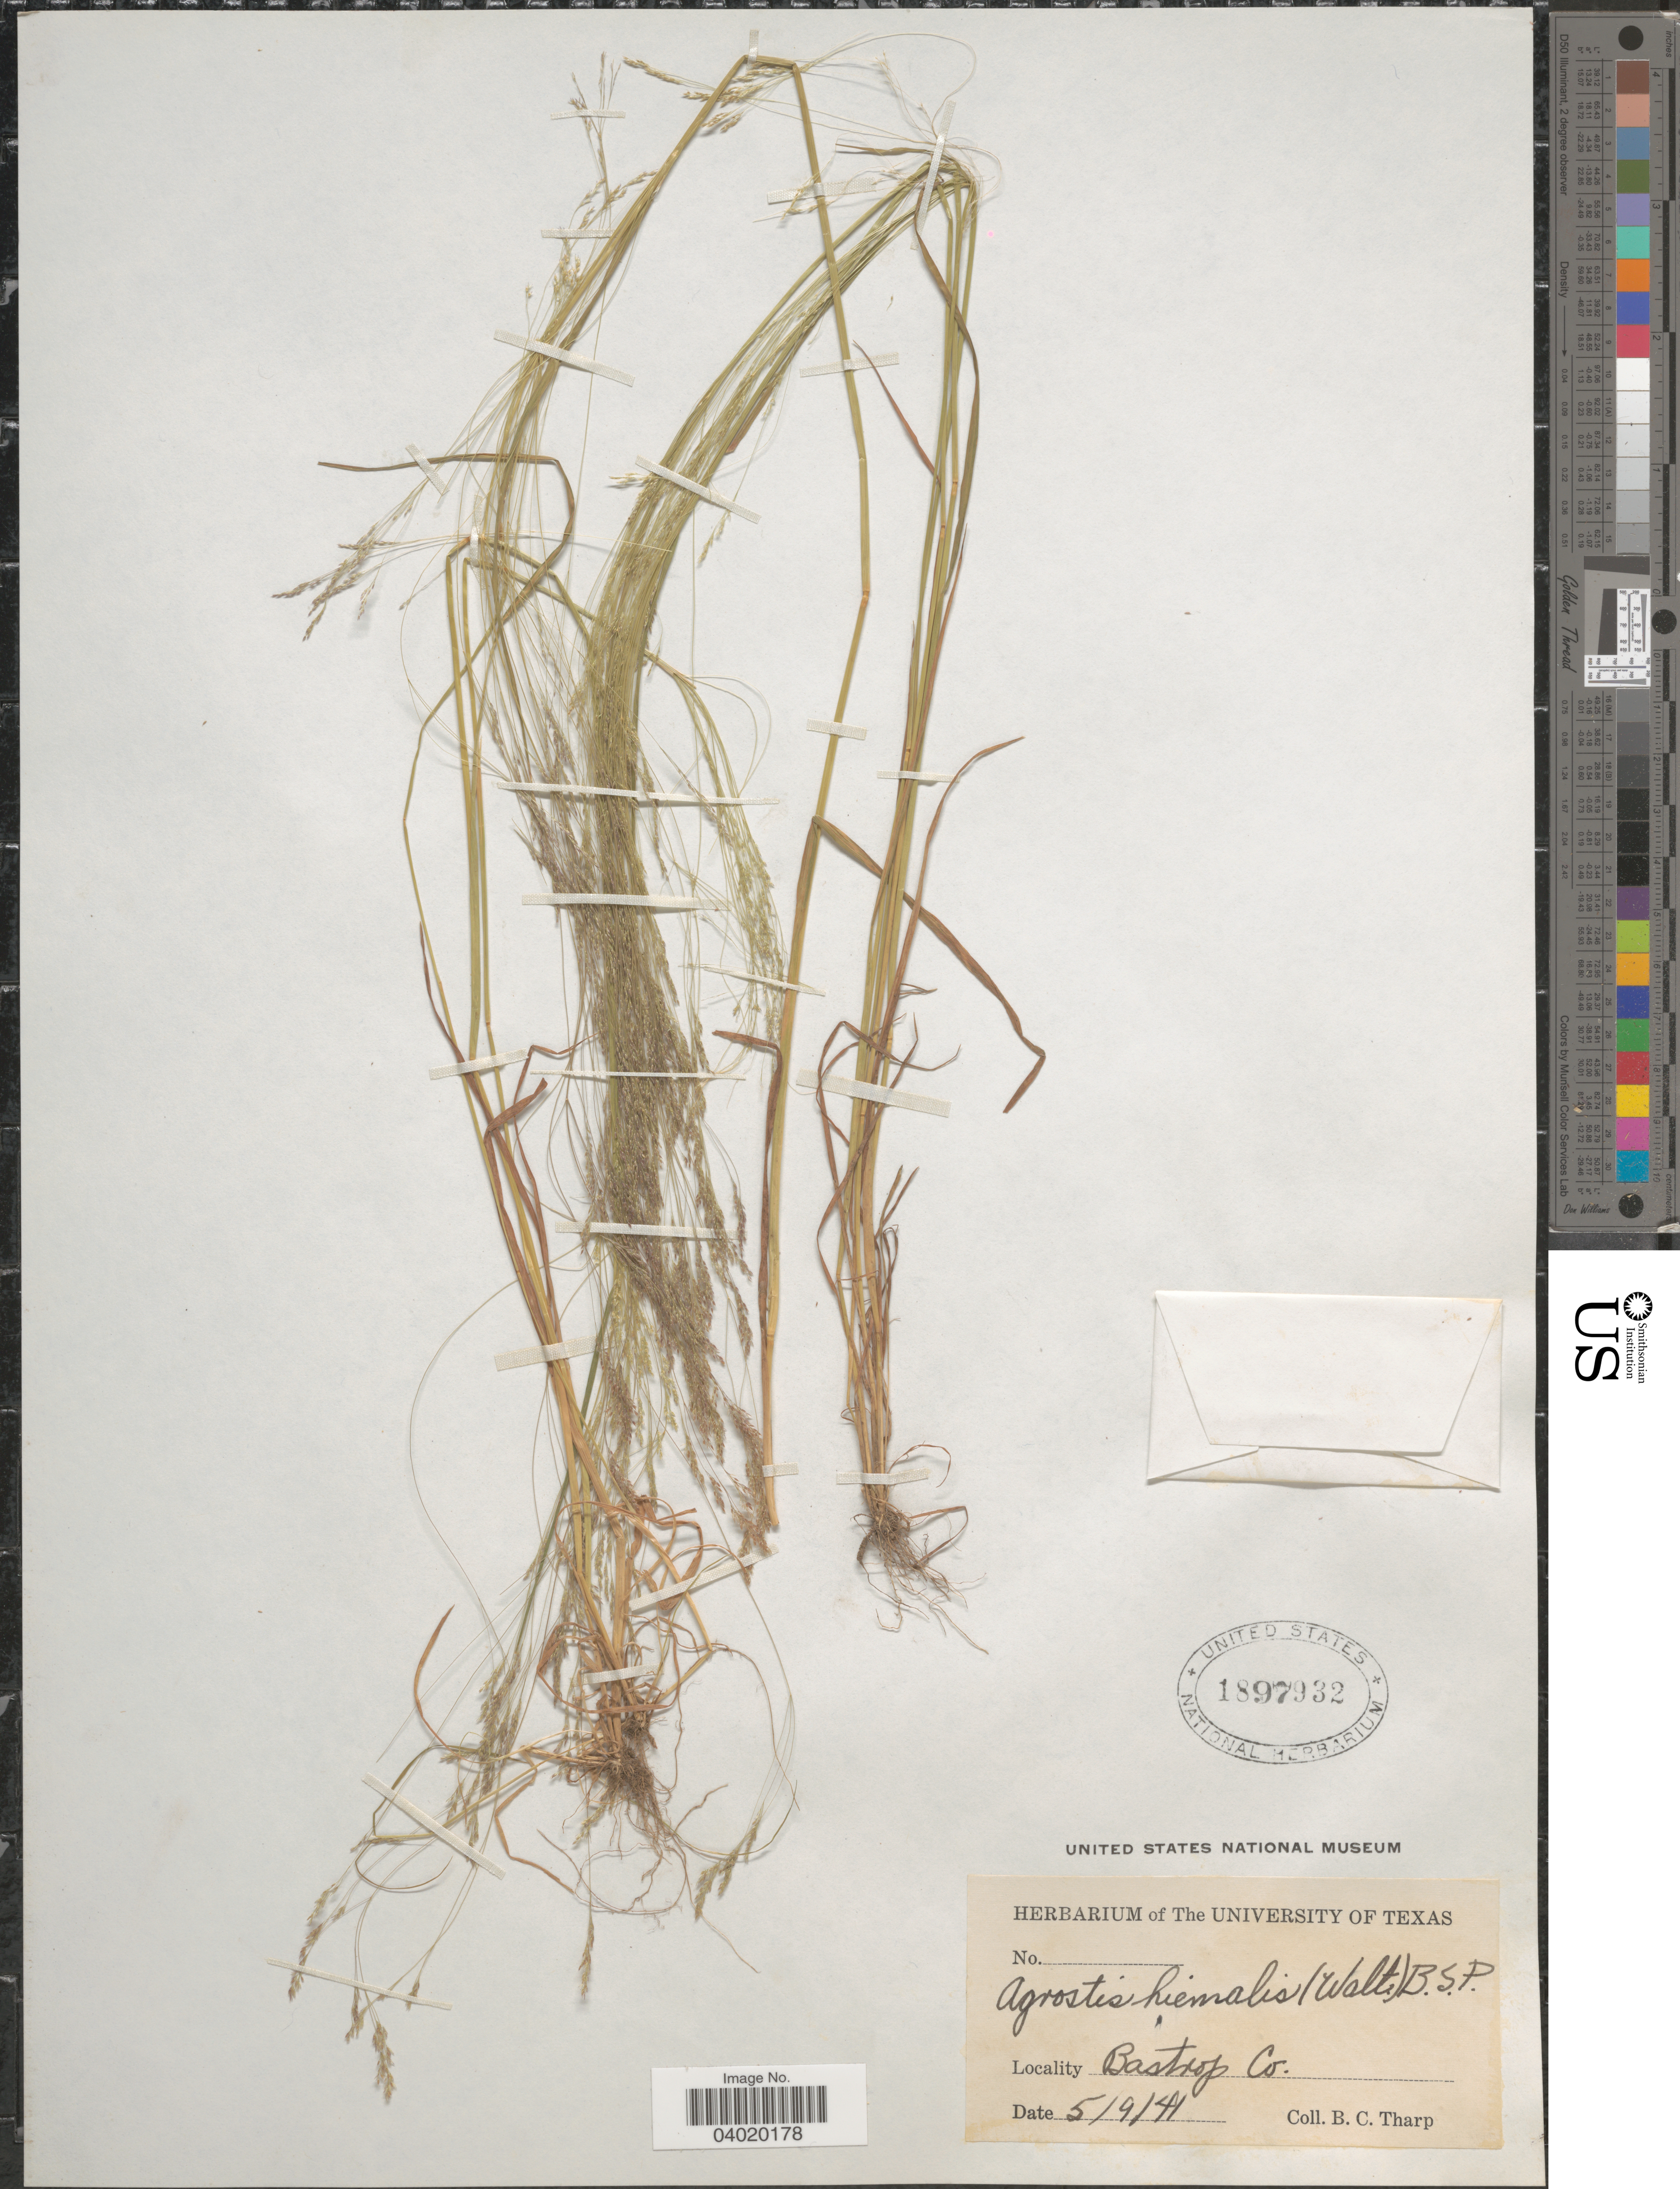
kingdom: Plantae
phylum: Tracheophyta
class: Liliopsida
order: Poales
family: Poaceae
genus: Agrostis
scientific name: Agrostis hyemalis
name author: (Walter) Britton et al.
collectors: B. C. Tharp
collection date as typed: Transcribed d/m/y: 9/5/41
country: United States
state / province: Texas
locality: Bastrop Co.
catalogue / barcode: US 1897932